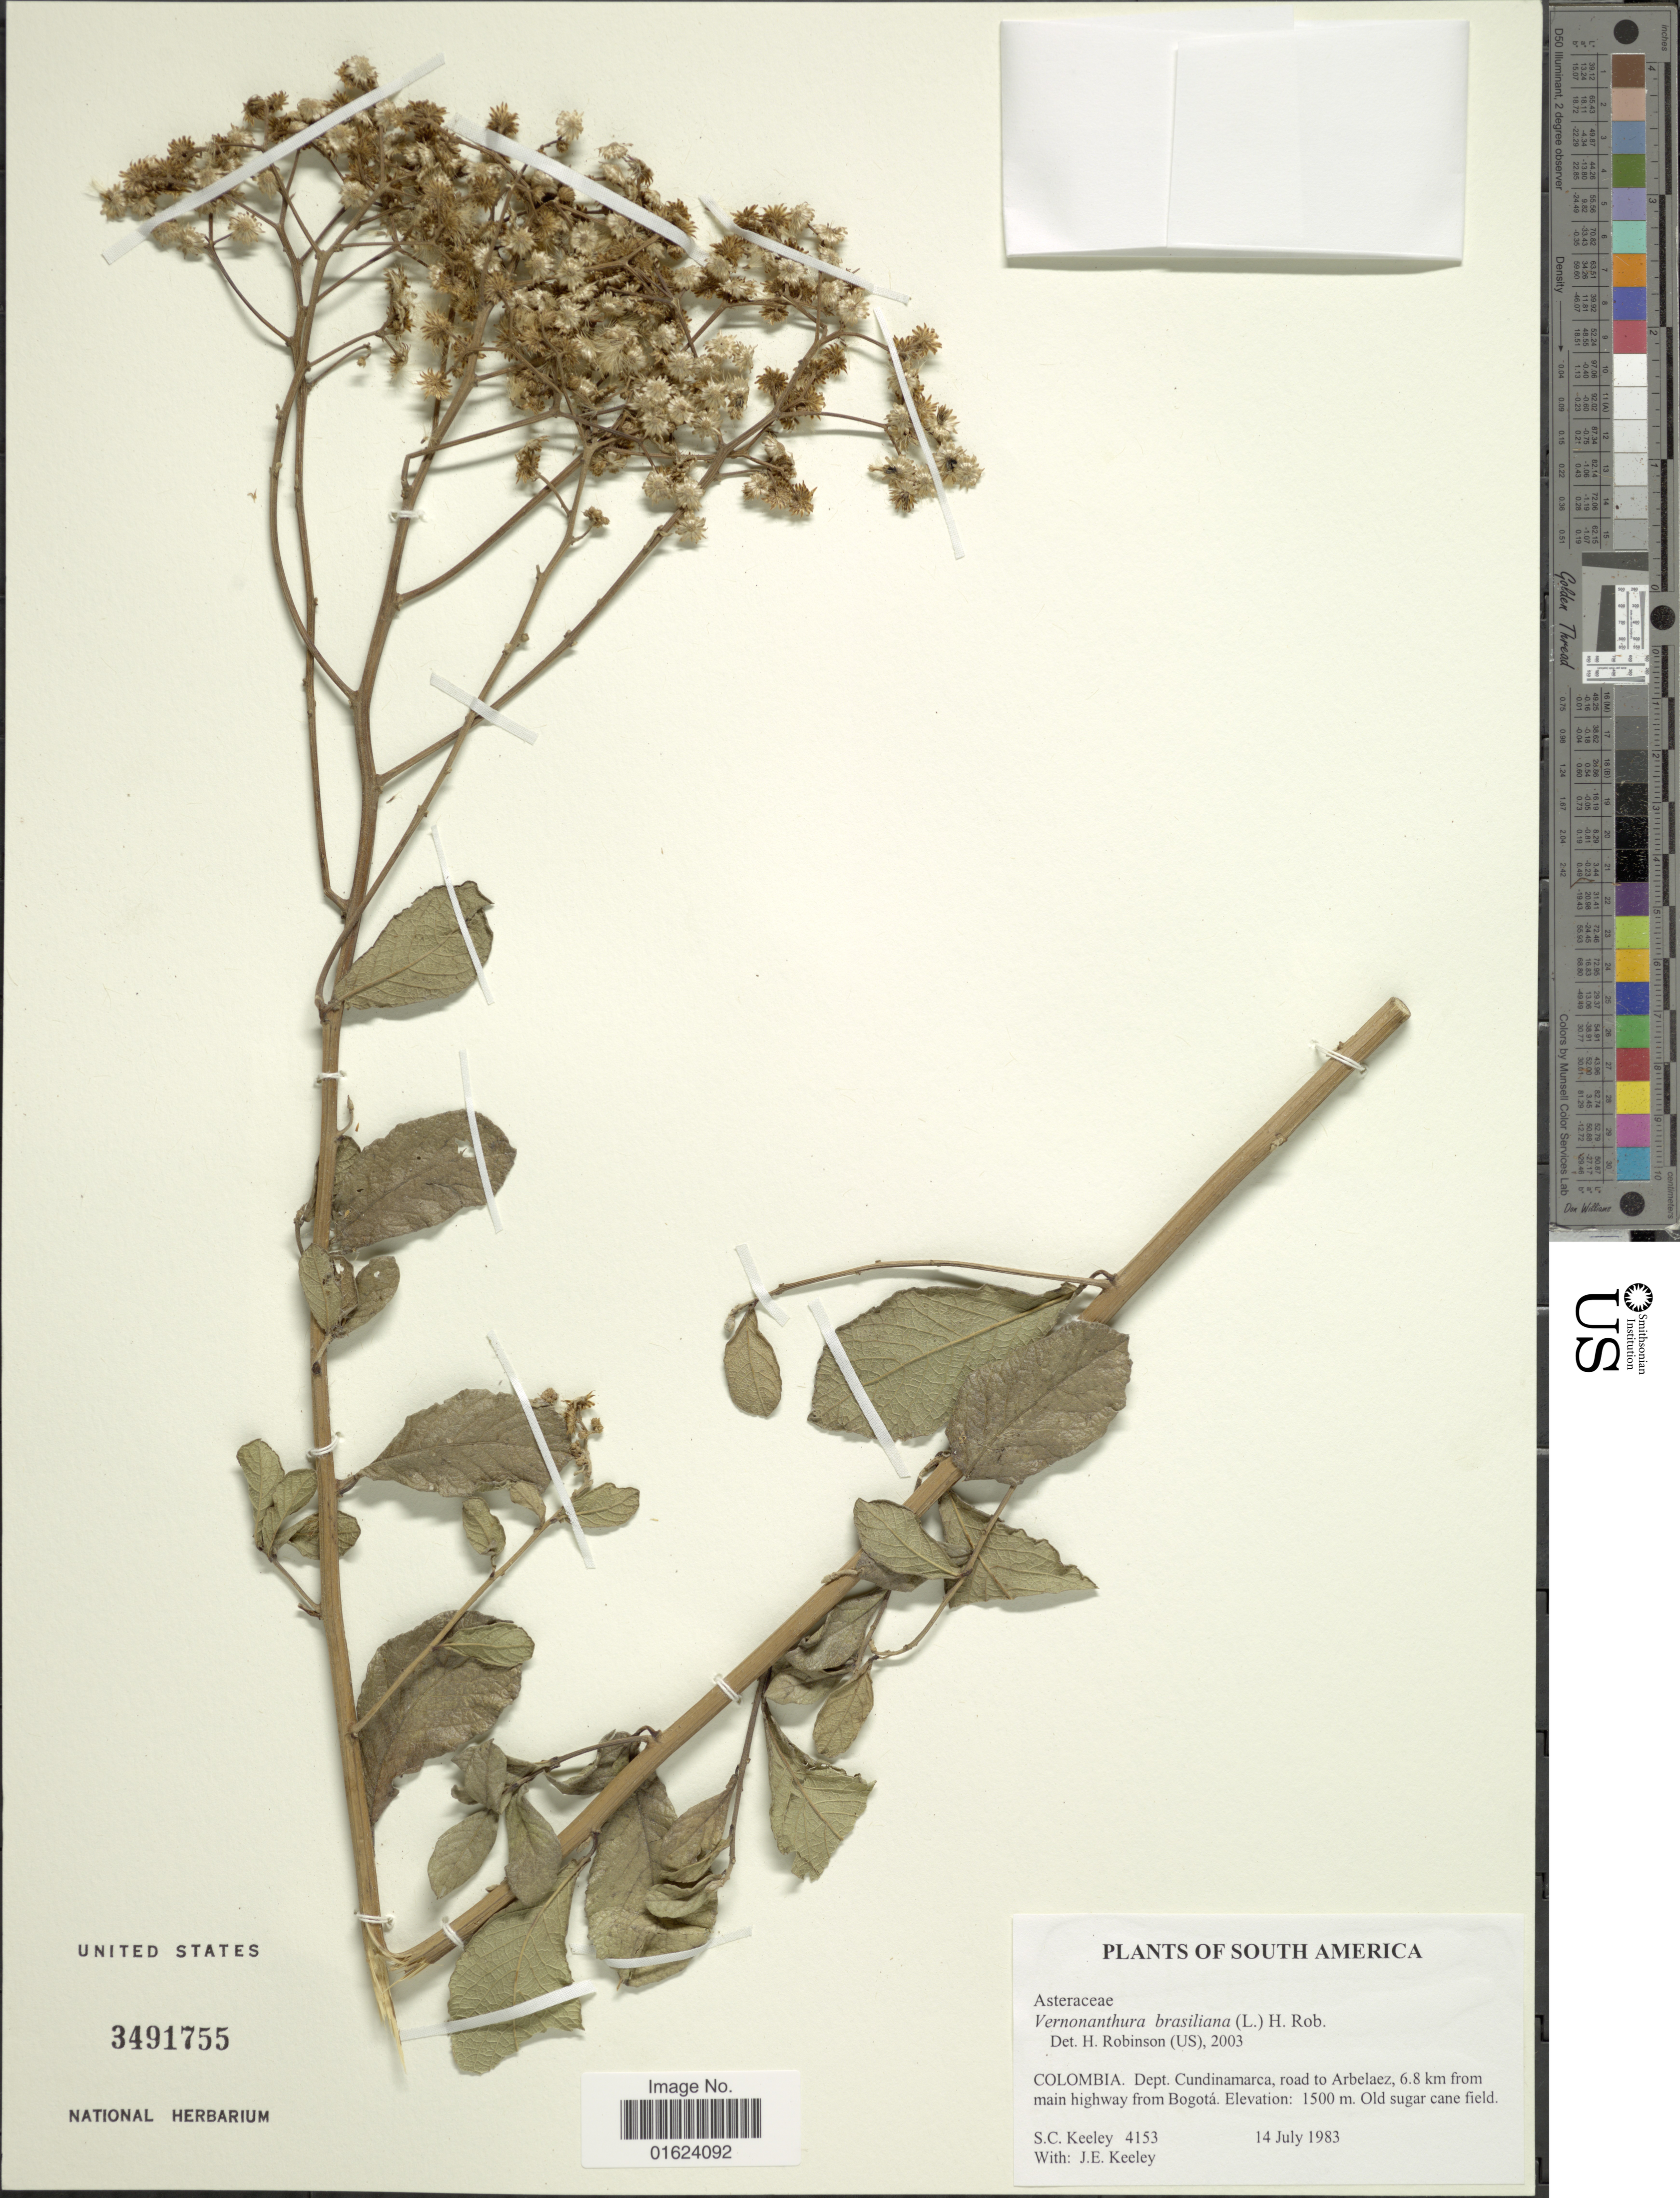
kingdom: Plantae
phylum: Tracheophyta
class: Magnoliopsida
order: Asterales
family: Asteraceae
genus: Vernonia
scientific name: Vernonia brasiliana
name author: (L.) Druce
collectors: S. C. Keeley & J. E. Keeley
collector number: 4153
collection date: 1983-07-14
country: Colombia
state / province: Cundinamarca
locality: Colombia. Dept. Cundinamarca, road to Arbelaez, 6.8 km from main highway from Bogoto.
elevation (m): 1500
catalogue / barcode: US 3491755